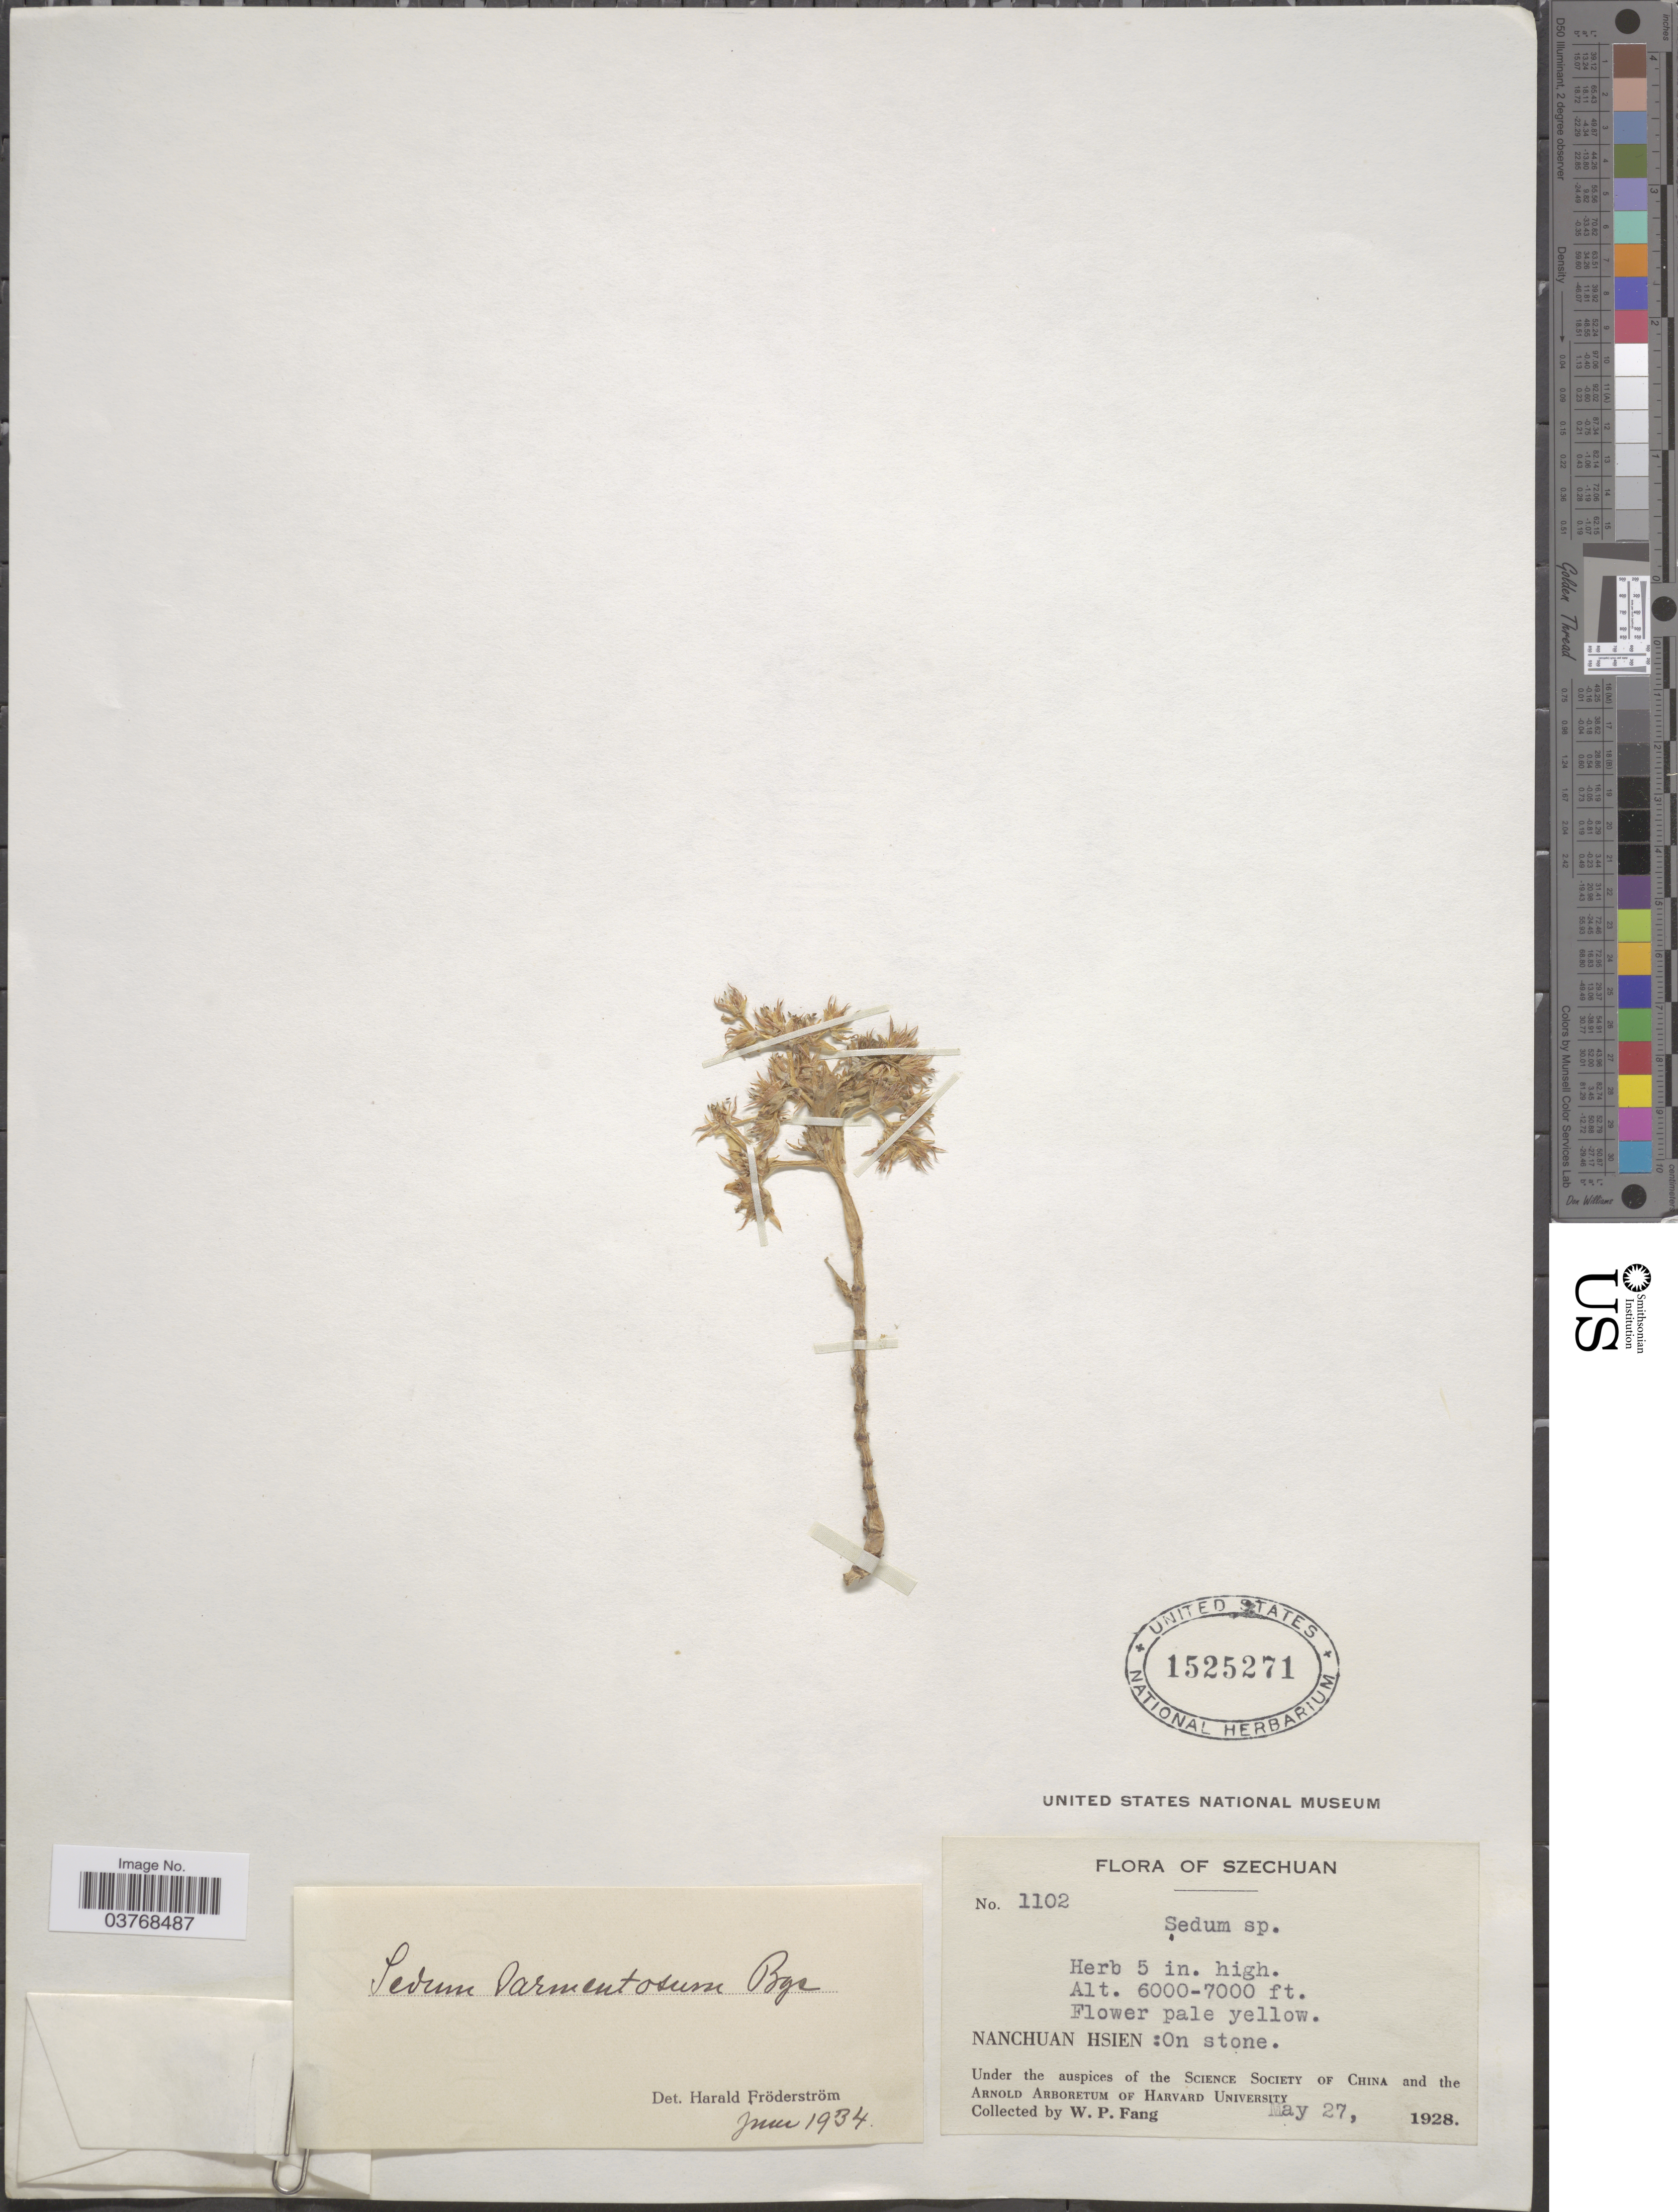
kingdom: Plantae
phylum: Tracheophyta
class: Magnoliopsida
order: Saxifragales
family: Crassulaceae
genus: Sedum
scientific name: Sedum sarmentosum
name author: Bunge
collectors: W. P. Fang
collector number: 1102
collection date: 1928-05-27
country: China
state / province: Sichuan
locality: Szechuan. Nanchuan Hsien: On stone.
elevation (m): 1829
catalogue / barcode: US 1525271